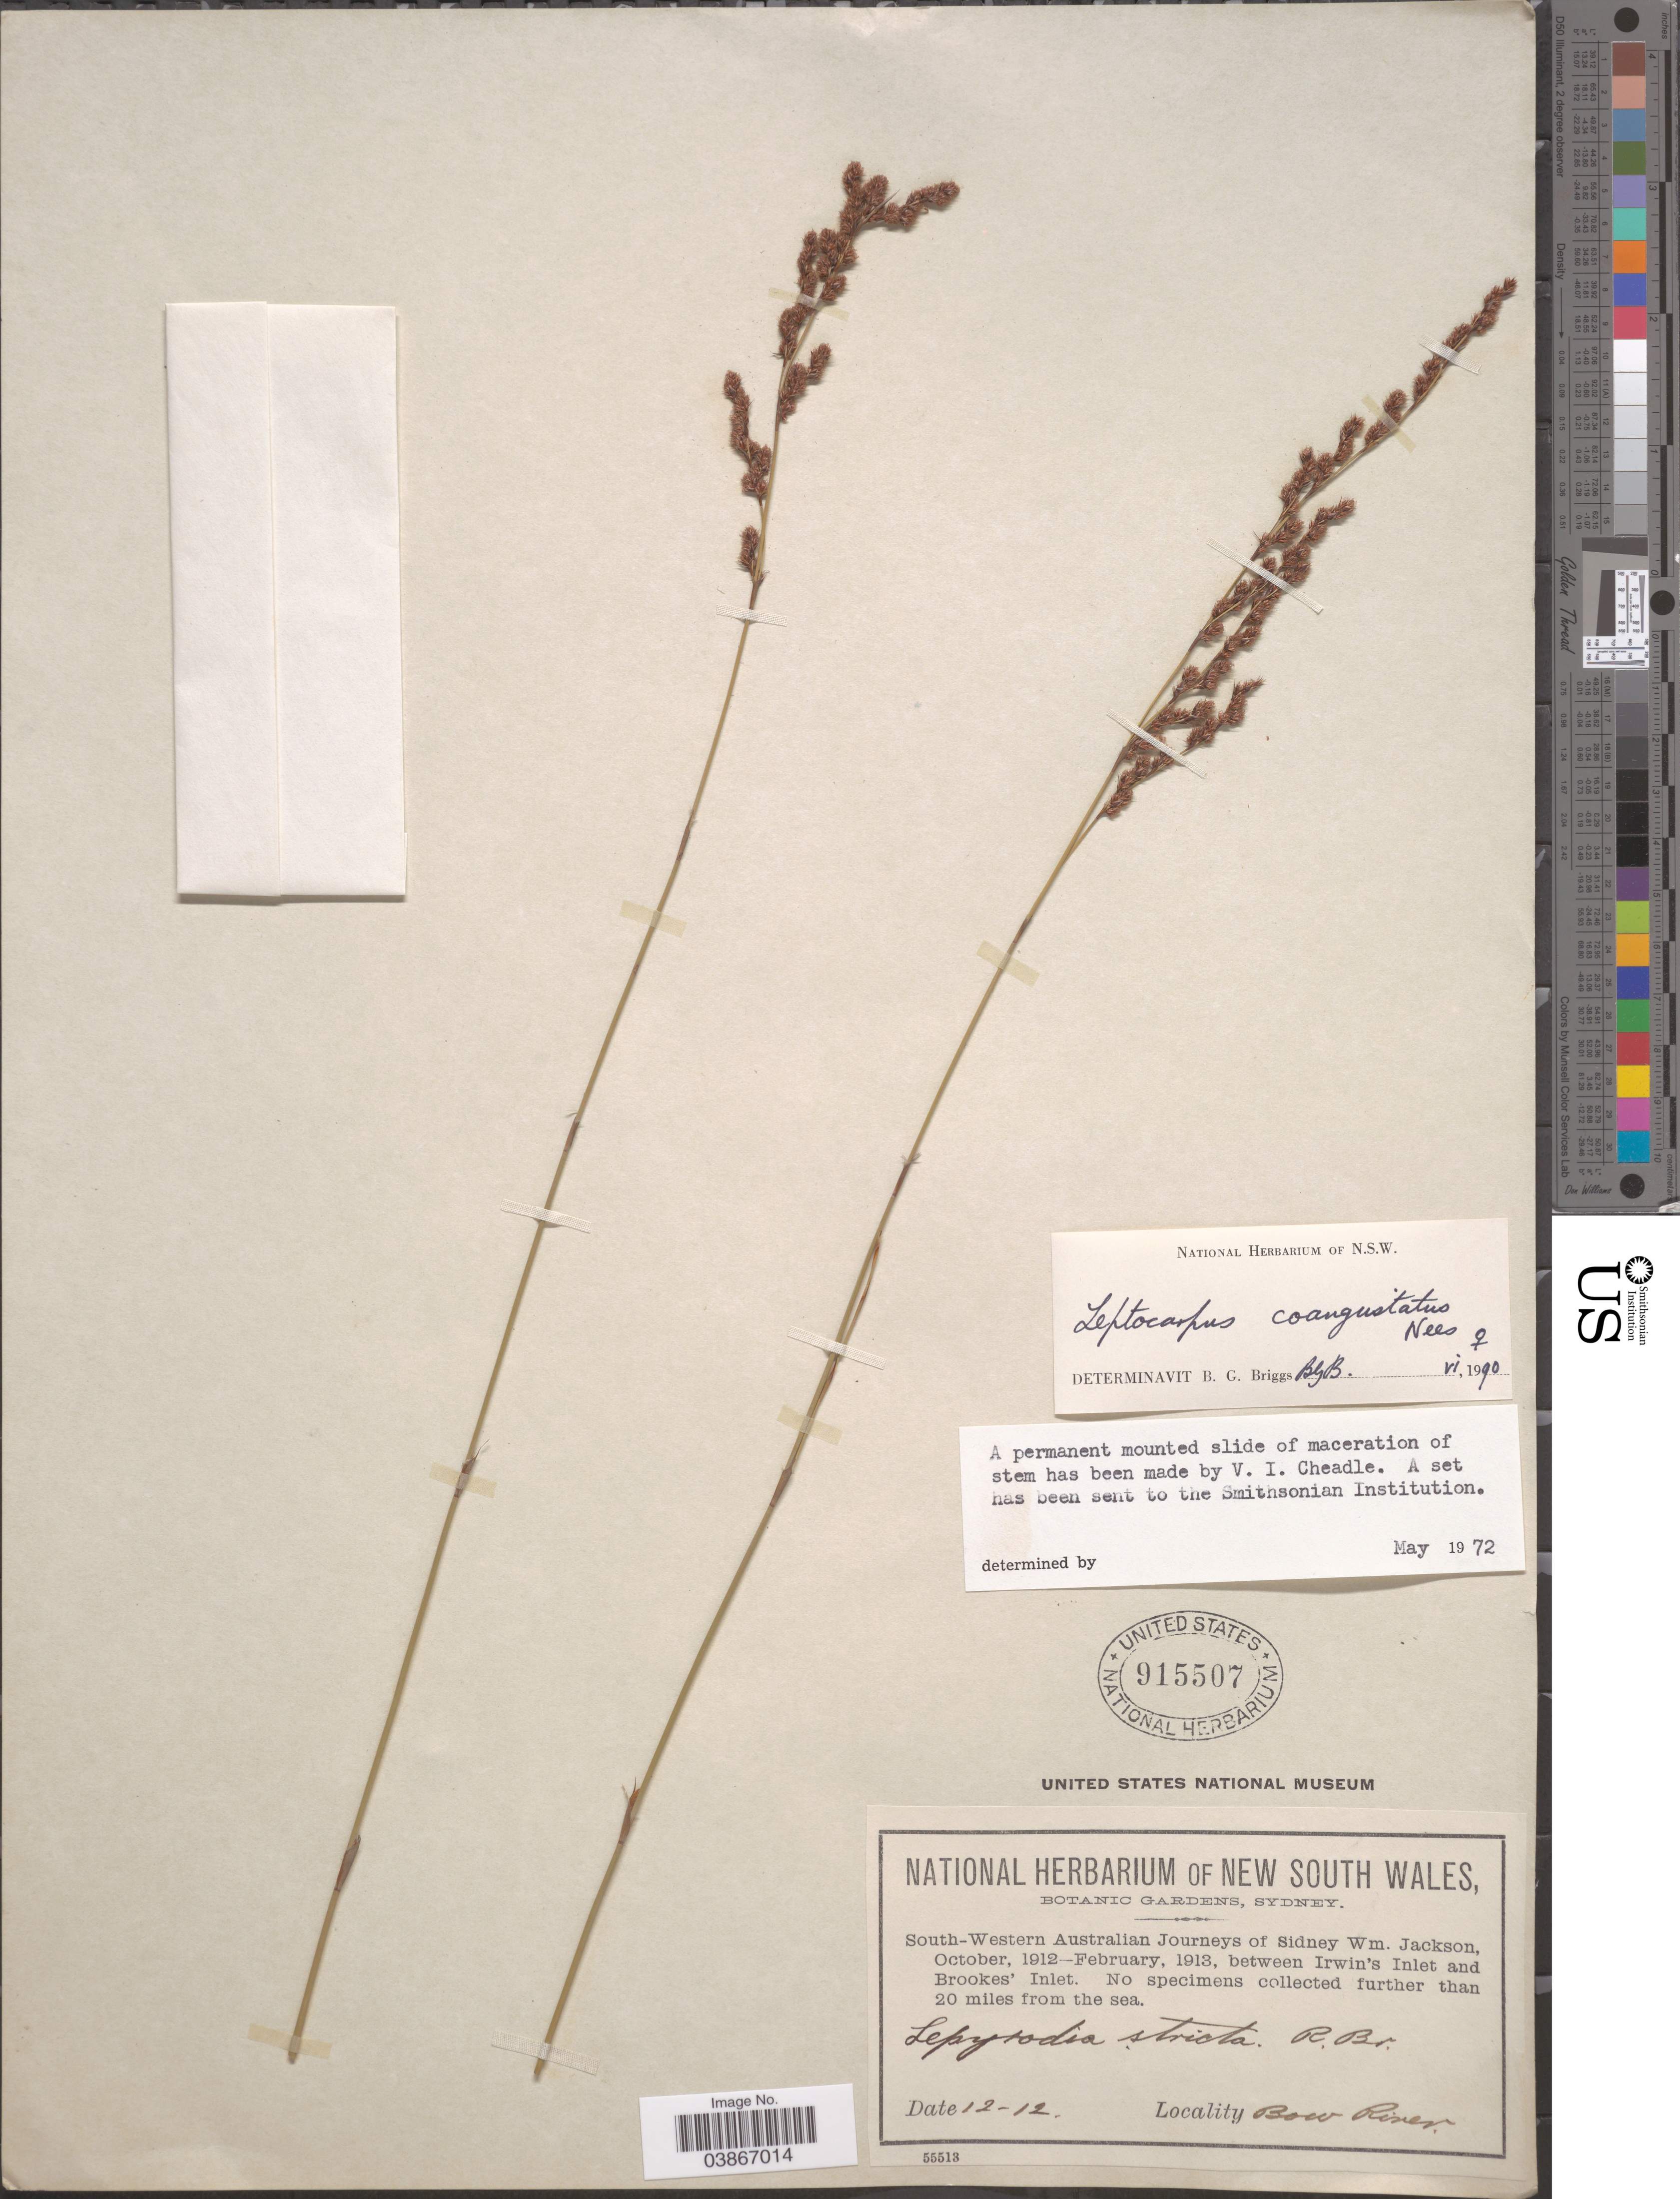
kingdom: Plantae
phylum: Tracheophyta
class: Liliopsida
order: Poales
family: Restionaceae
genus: Leptocarpus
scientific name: Leptocarpus coangustatus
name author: Nees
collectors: Jackson, S. W.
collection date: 1913-12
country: Australia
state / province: Western Australia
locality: South-Western Australia, between Irwin's Inlet and Brookes' Inlet. No further than 20 miles from the sea. Bow River.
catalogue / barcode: US 915507